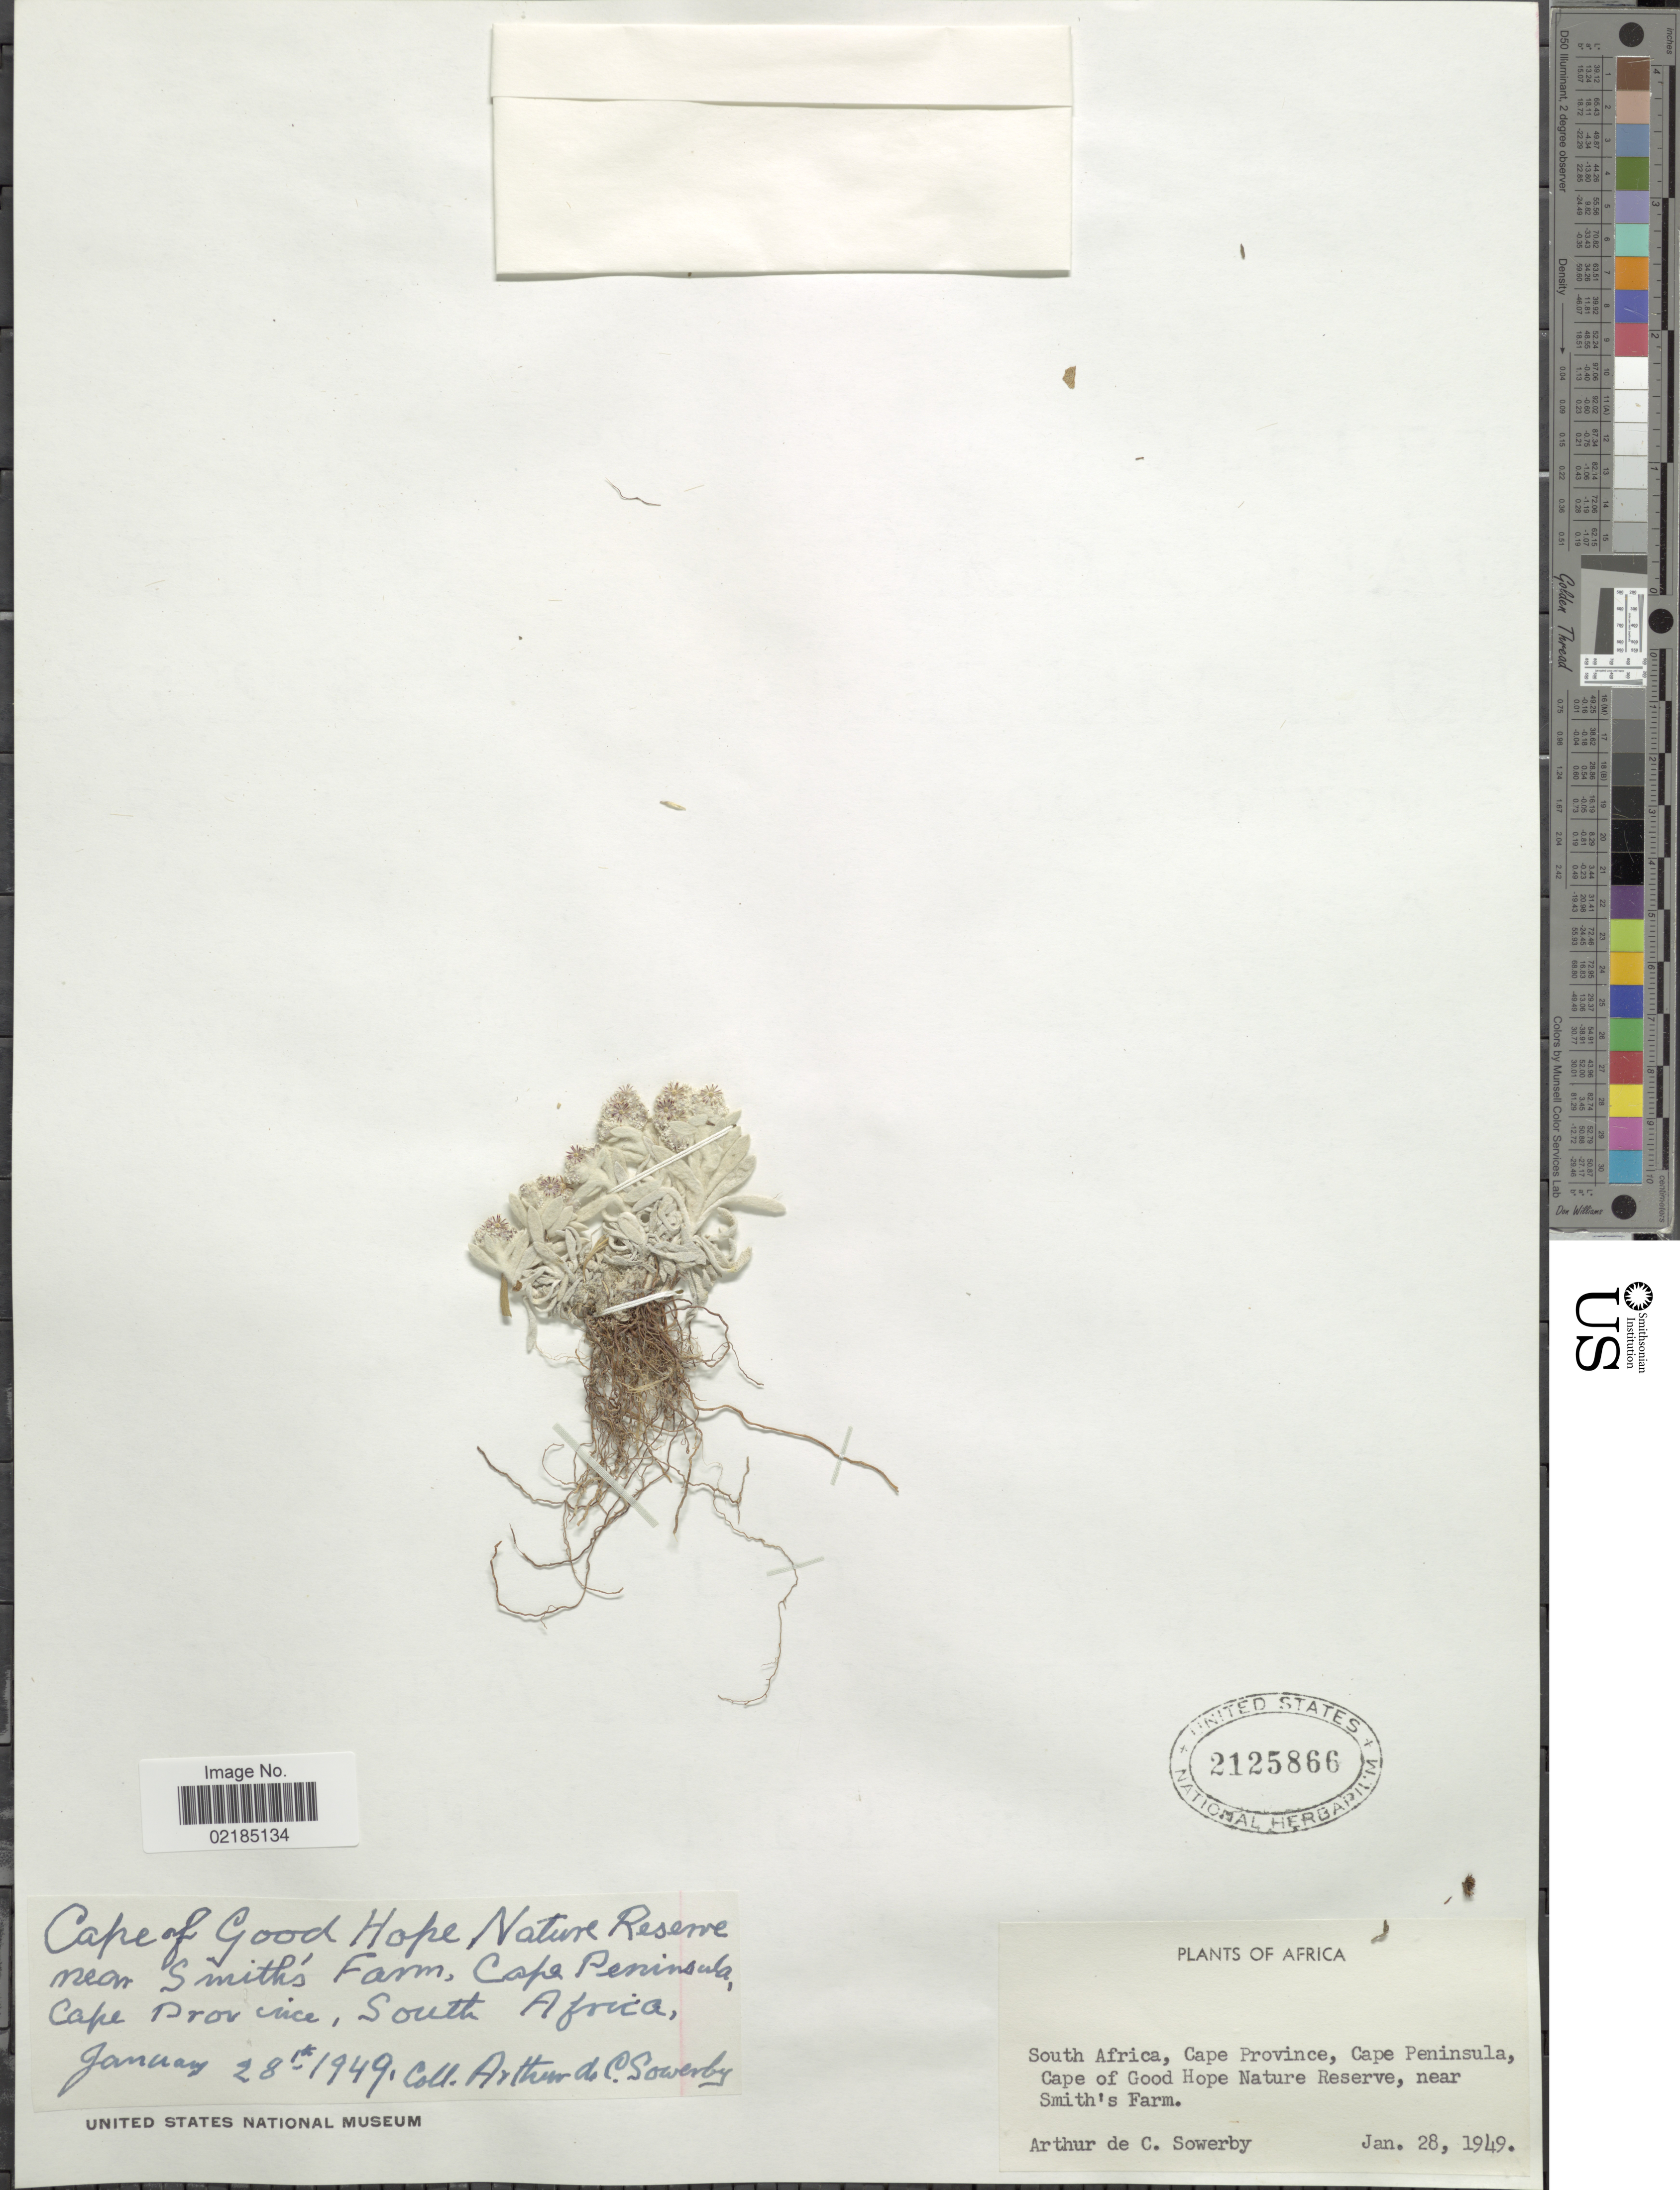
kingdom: Plantae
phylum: Tracheophyta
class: Magnoliopsida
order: Asterales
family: Asteraceae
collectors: A. C. Sowerby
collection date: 1949-01-28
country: South Africa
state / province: Western Cape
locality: South Africa, Cape Province, Cape Peninsula, Cape of Goof Hope Nature Reserve, near Smith's Farm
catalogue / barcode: US 2125866